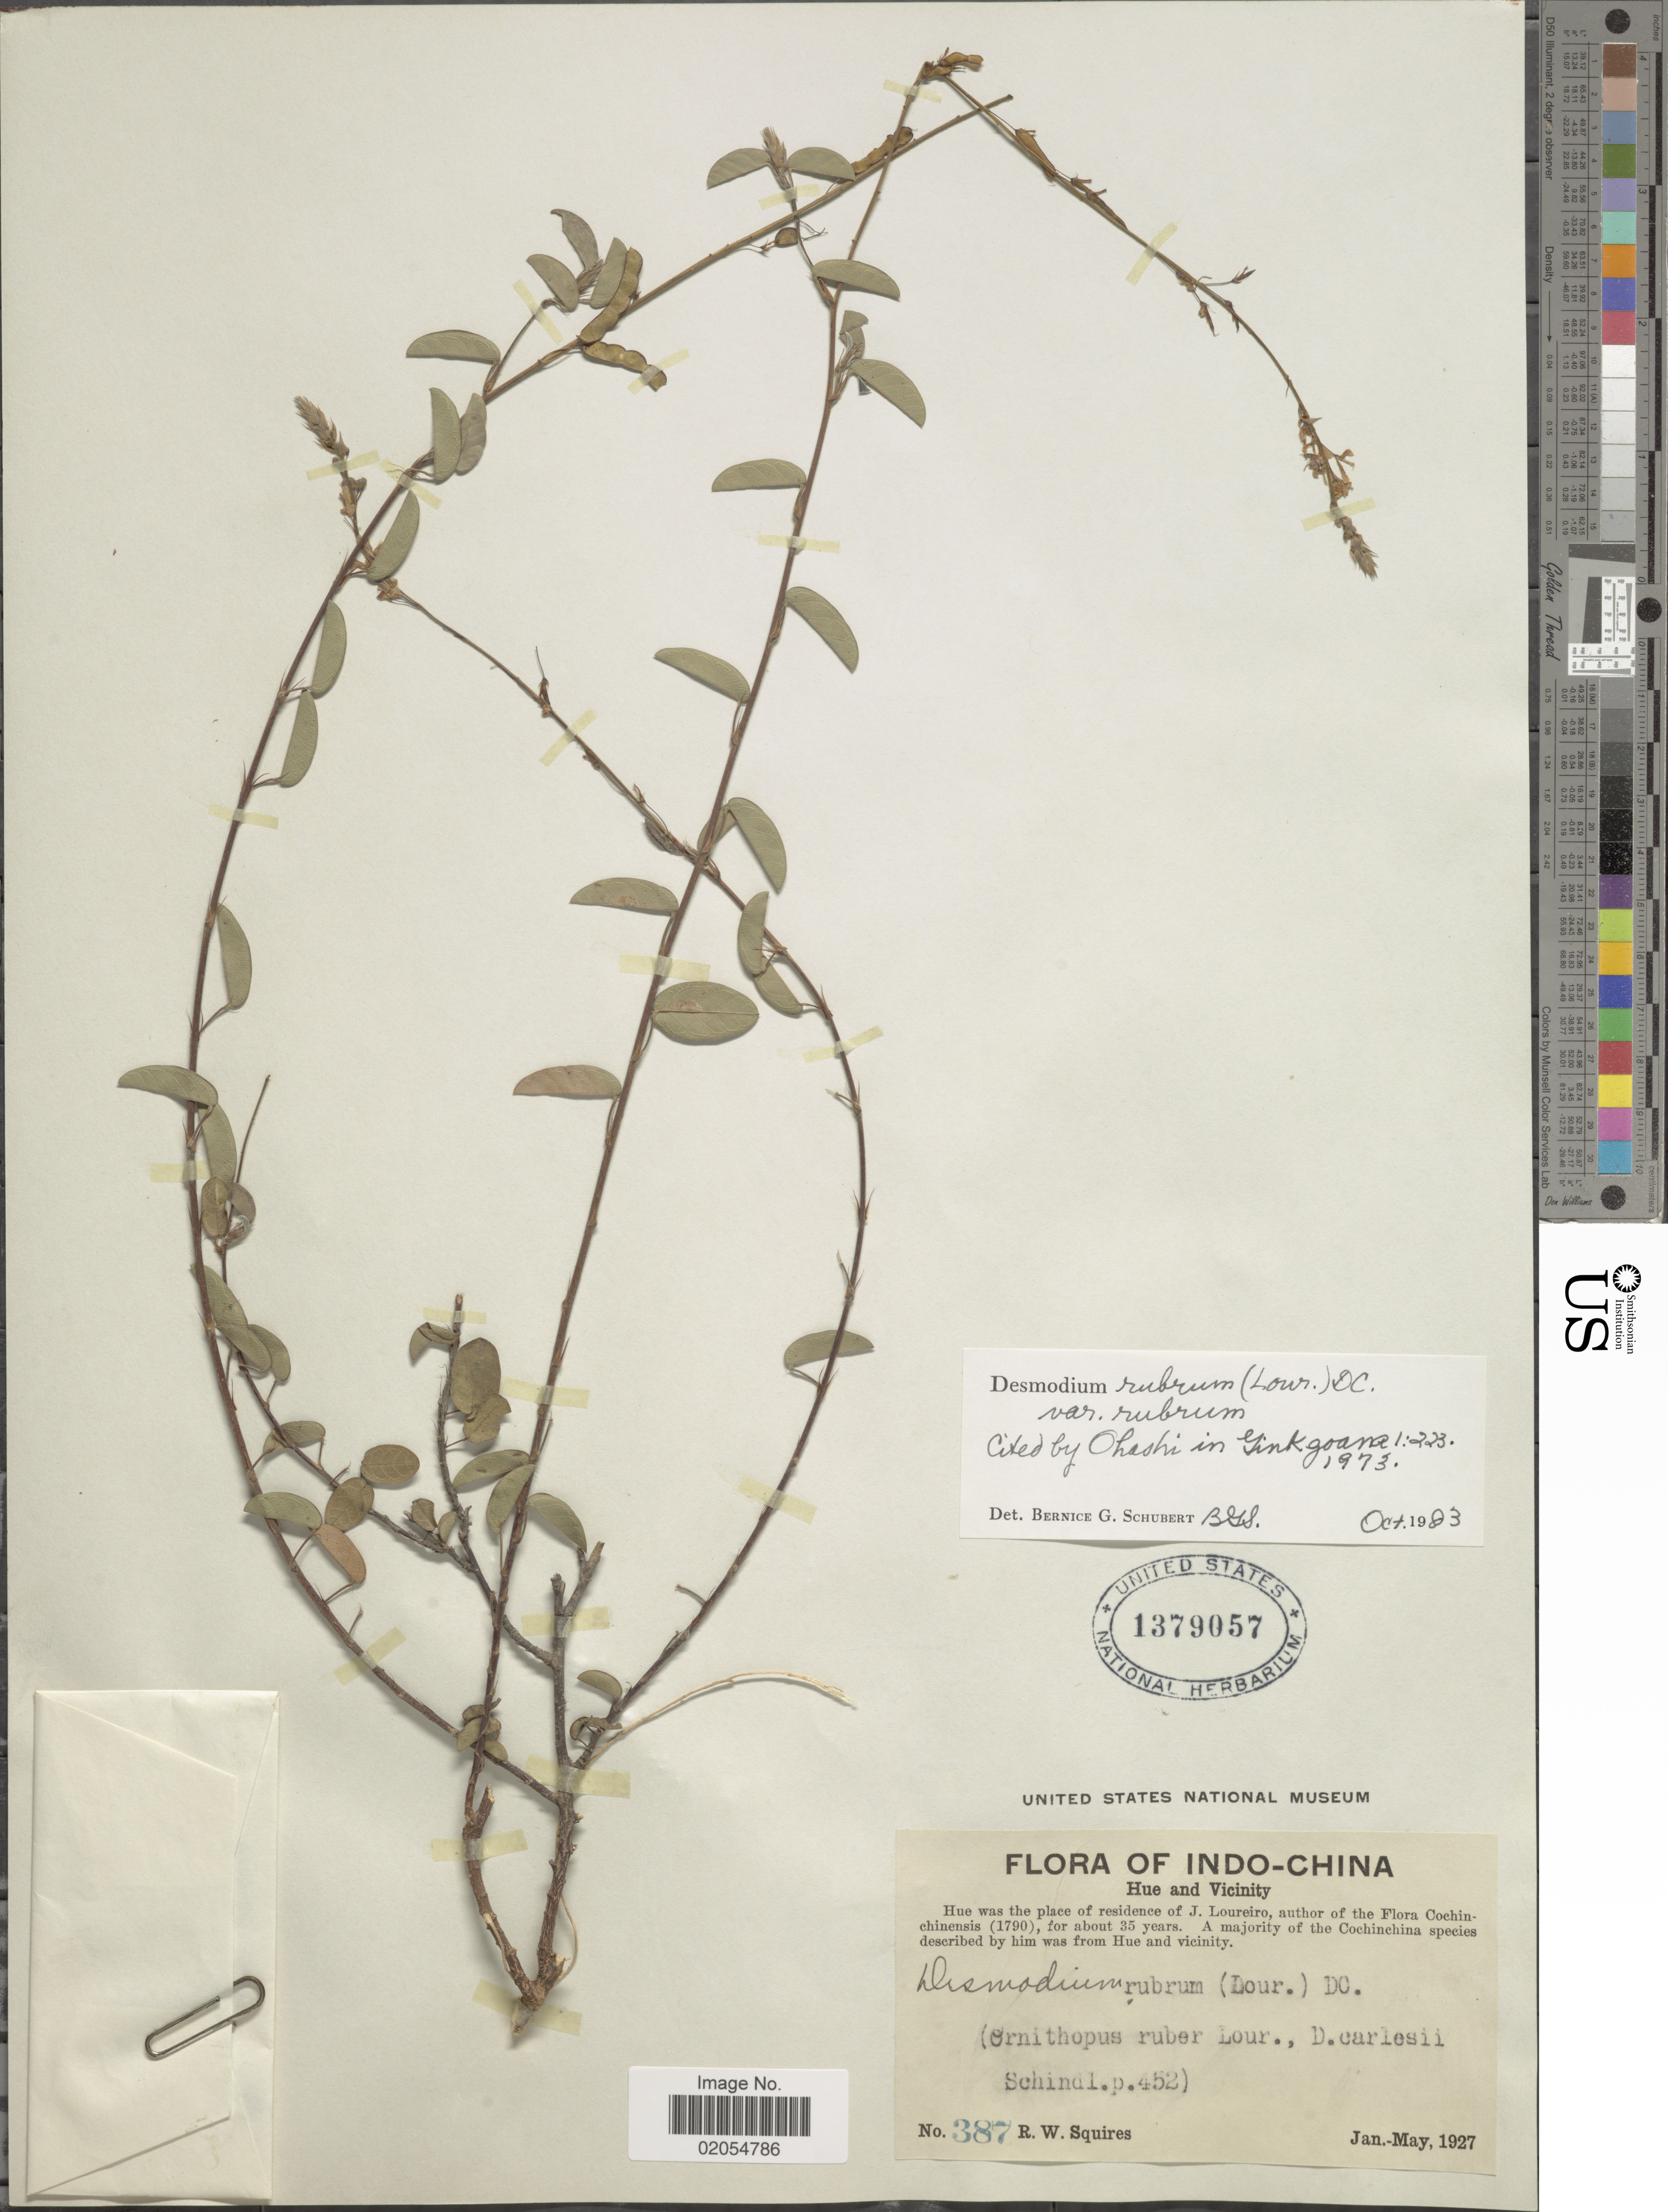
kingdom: Plantae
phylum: Tracheophyta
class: Magnoliopsida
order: Fabales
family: Fabaceae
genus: Grona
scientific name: Grona rubra var. rubra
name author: (Lour.) H. Ohashi & K. Ohashi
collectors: R. Squires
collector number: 387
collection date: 1927-01/1927-05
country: Vietnam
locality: Indo-China, Hue and vicinity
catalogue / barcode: US 1379057